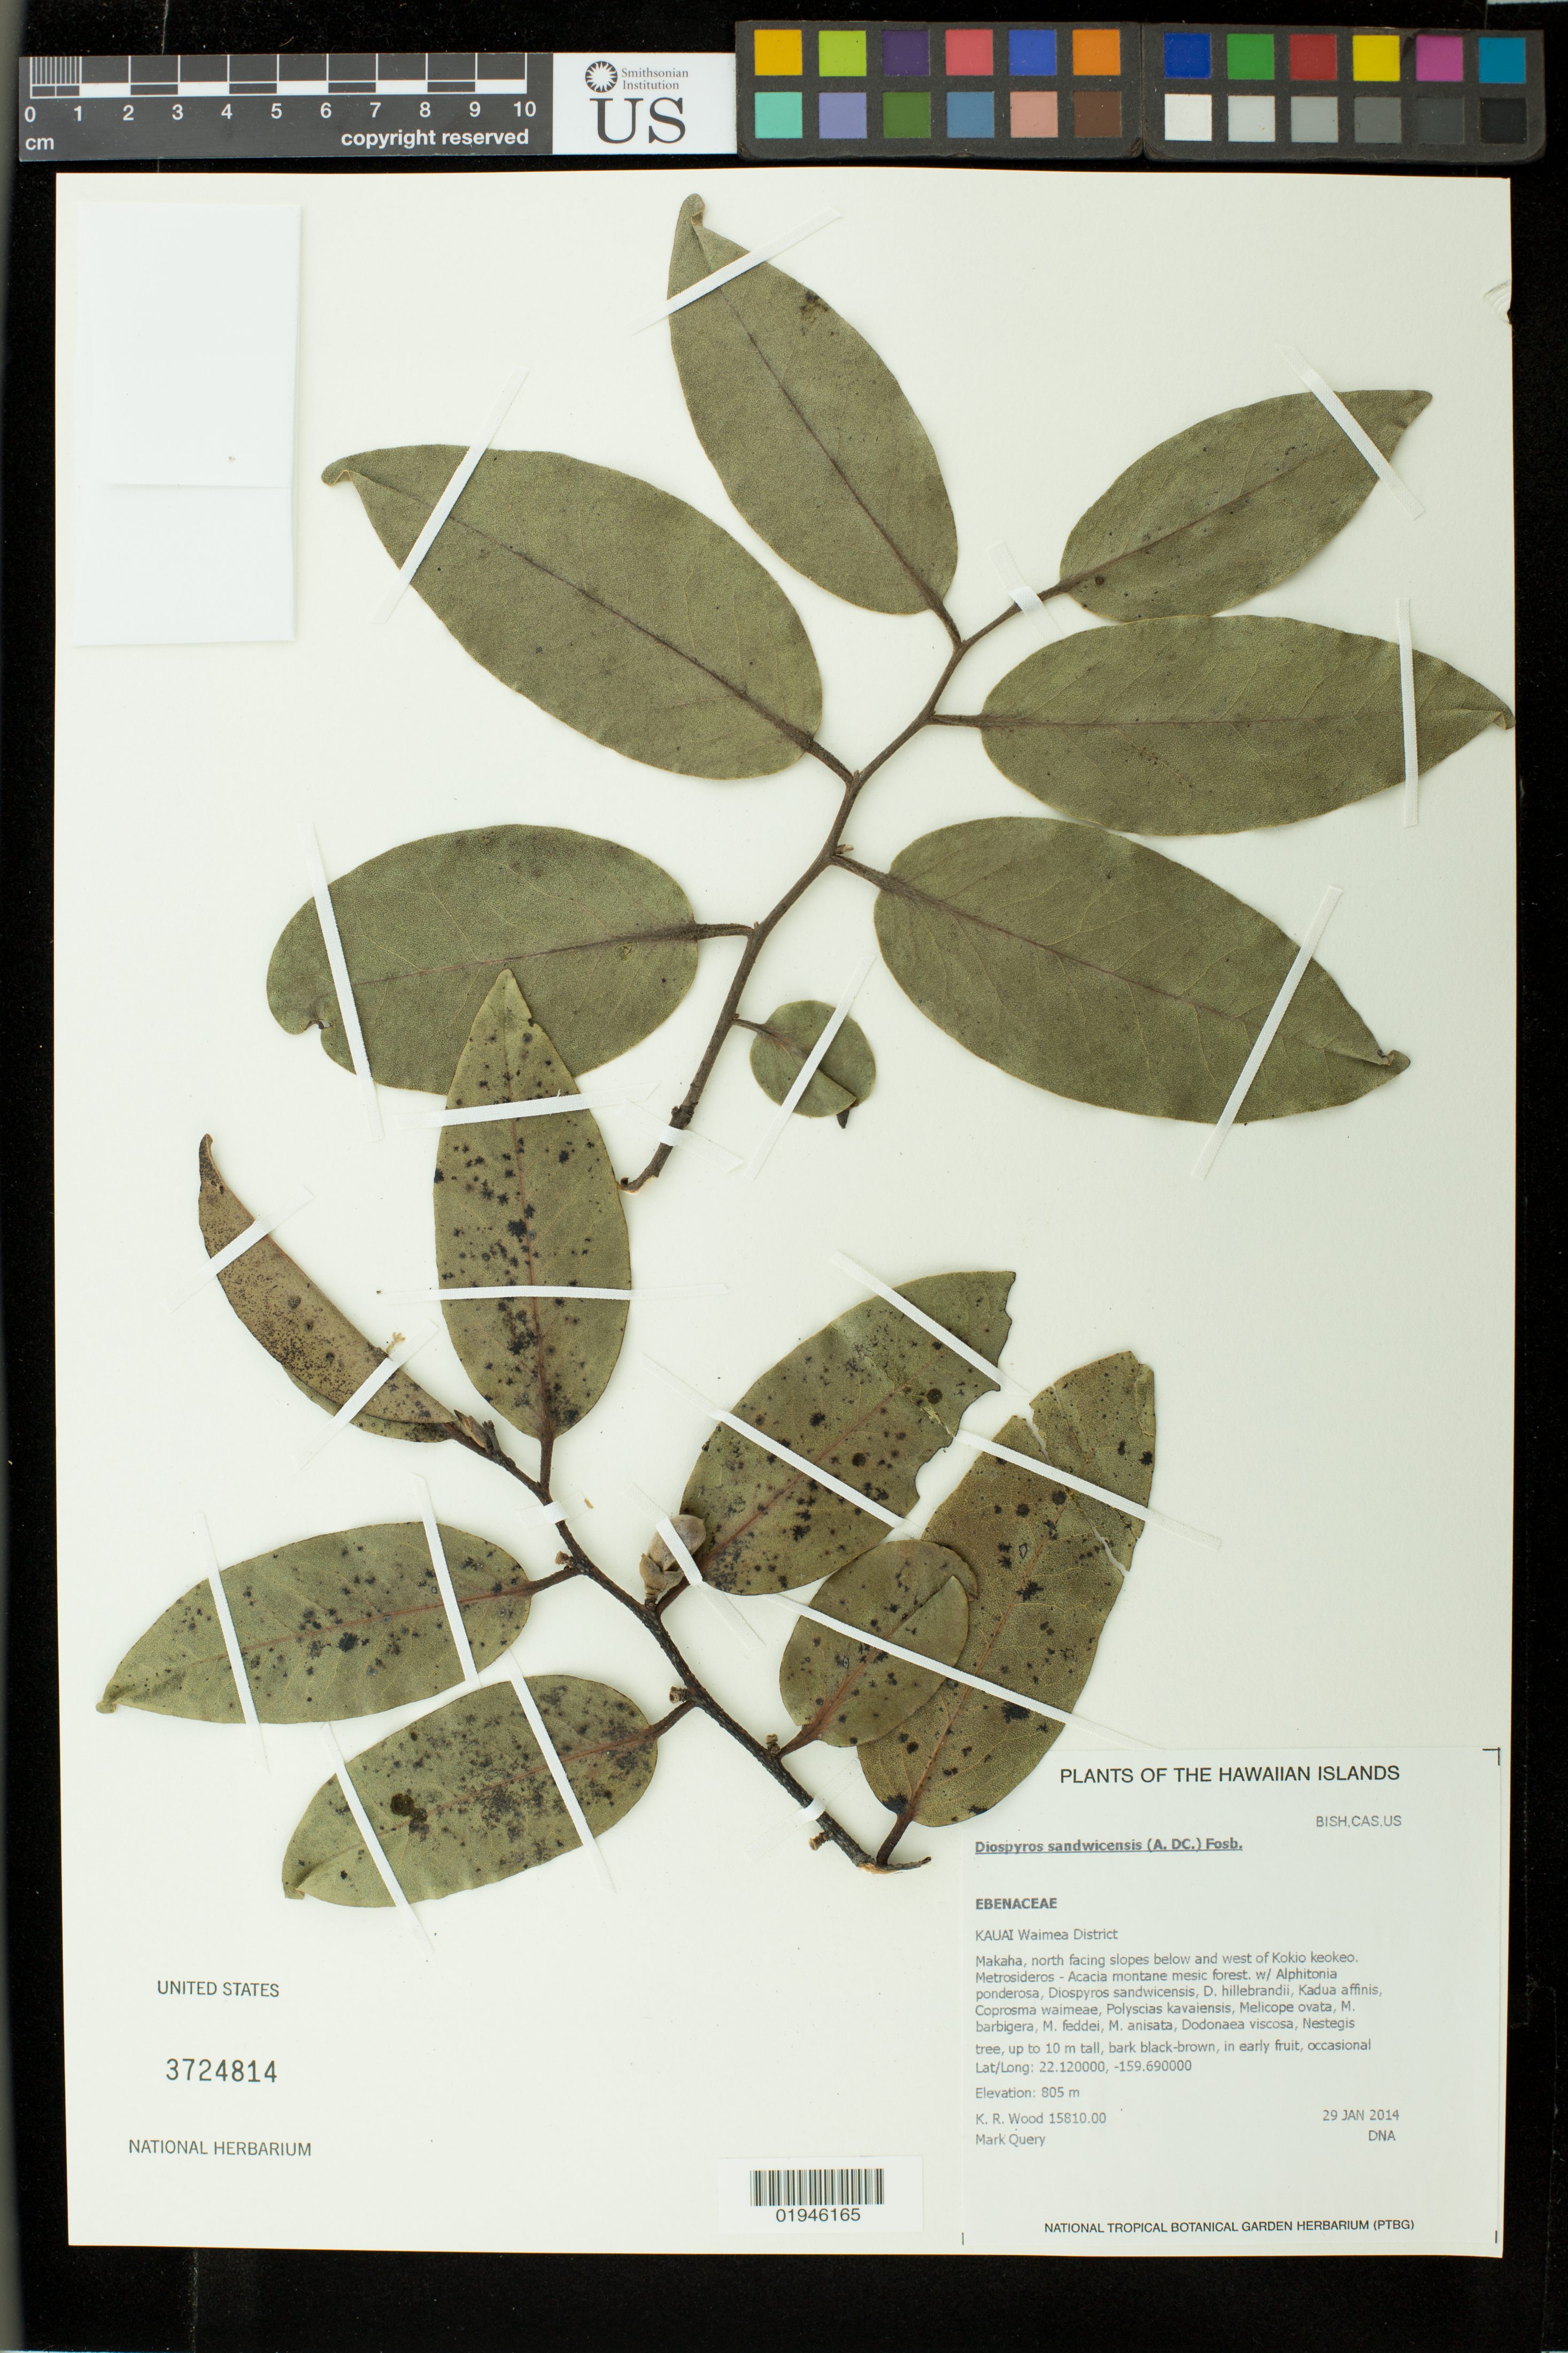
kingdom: Plantae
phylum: Tracheophyta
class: Magnoliopsida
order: Ericales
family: Ebenaceae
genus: Diospyros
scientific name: Diospyros sandwicensis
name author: (A. DC.) Fosberg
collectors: K. R. Wood & M. Query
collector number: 15810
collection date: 2014-01-29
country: United States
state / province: Hawaii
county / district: Kauai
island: Kaua'i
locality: Waimea District, Makaha, north facing slopes below and west of Kokio keokeo.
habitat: Montane mesic forest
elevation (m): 805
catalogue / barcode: US 3724814